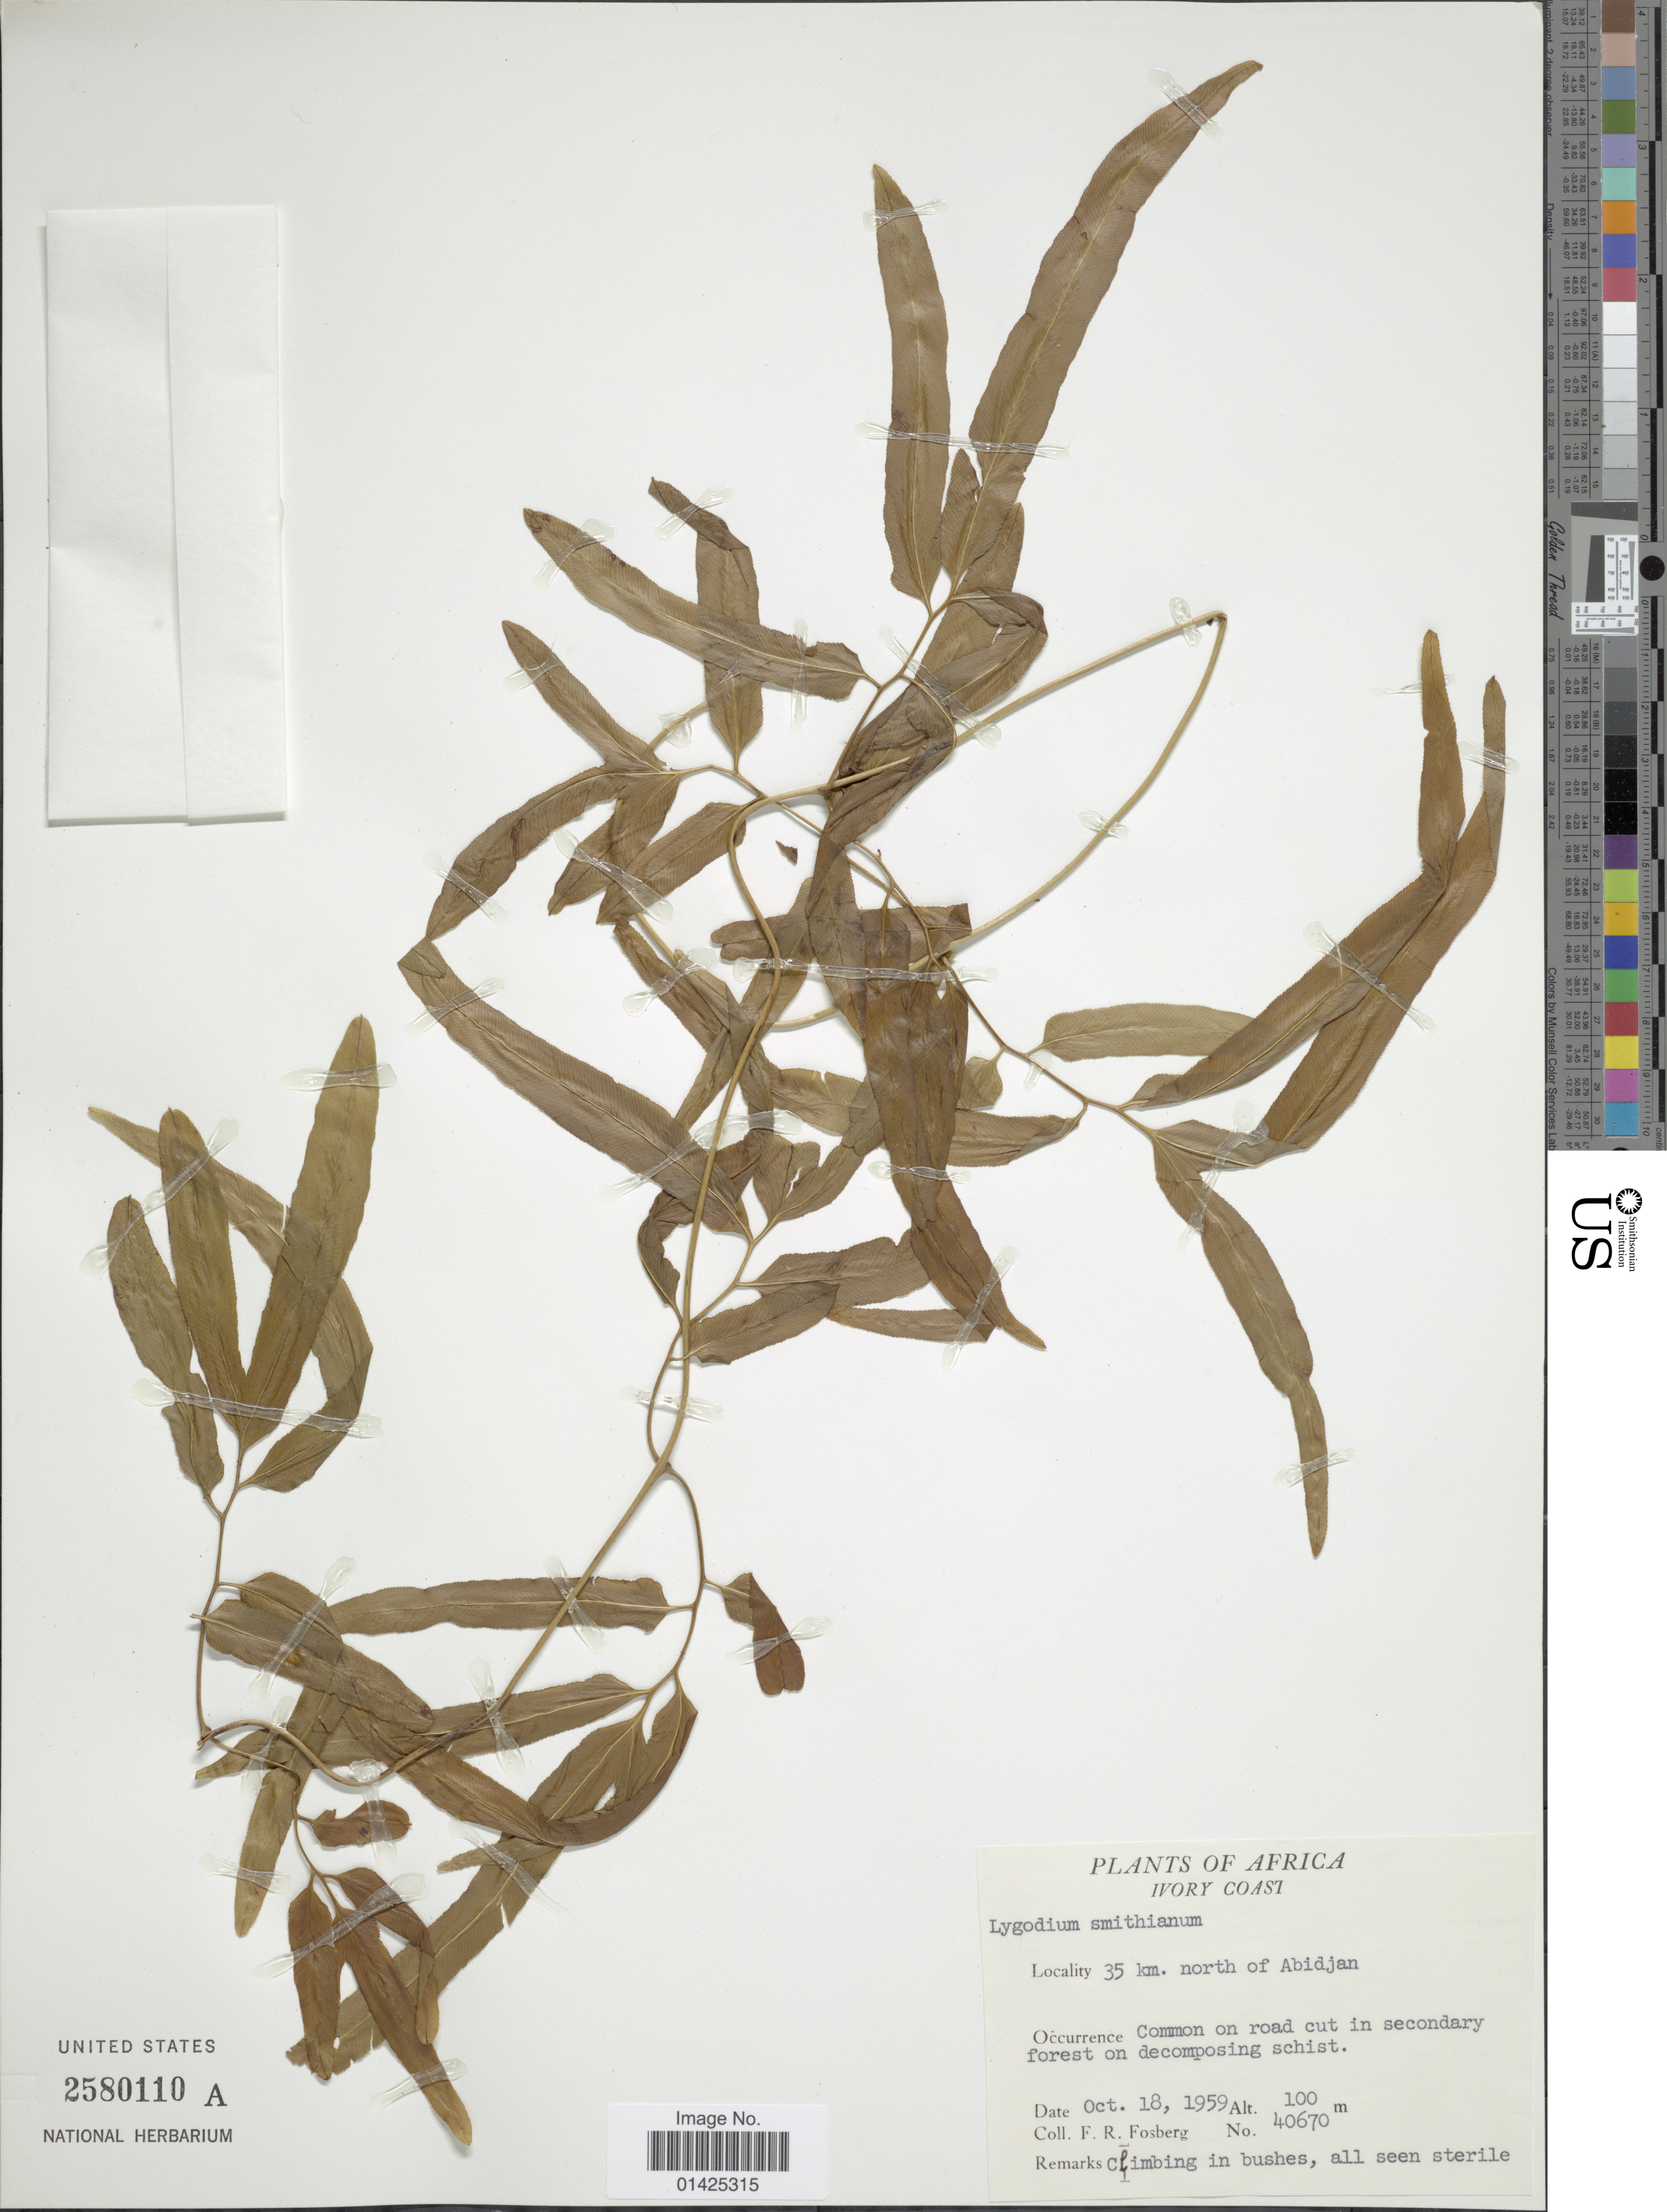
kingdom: Plantae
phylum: Tracheophyta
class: Polypodiopsida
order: Schizaeales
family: Lygodiaceae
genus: Lygodium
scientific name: Lygodium smithianum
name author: C. Presl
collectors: F. R. Fosberg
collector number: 40670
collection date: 1959-10-18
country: Ivory Coast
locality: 35 km. north of Abidjan.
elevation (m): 100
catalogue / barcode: US 2580110A